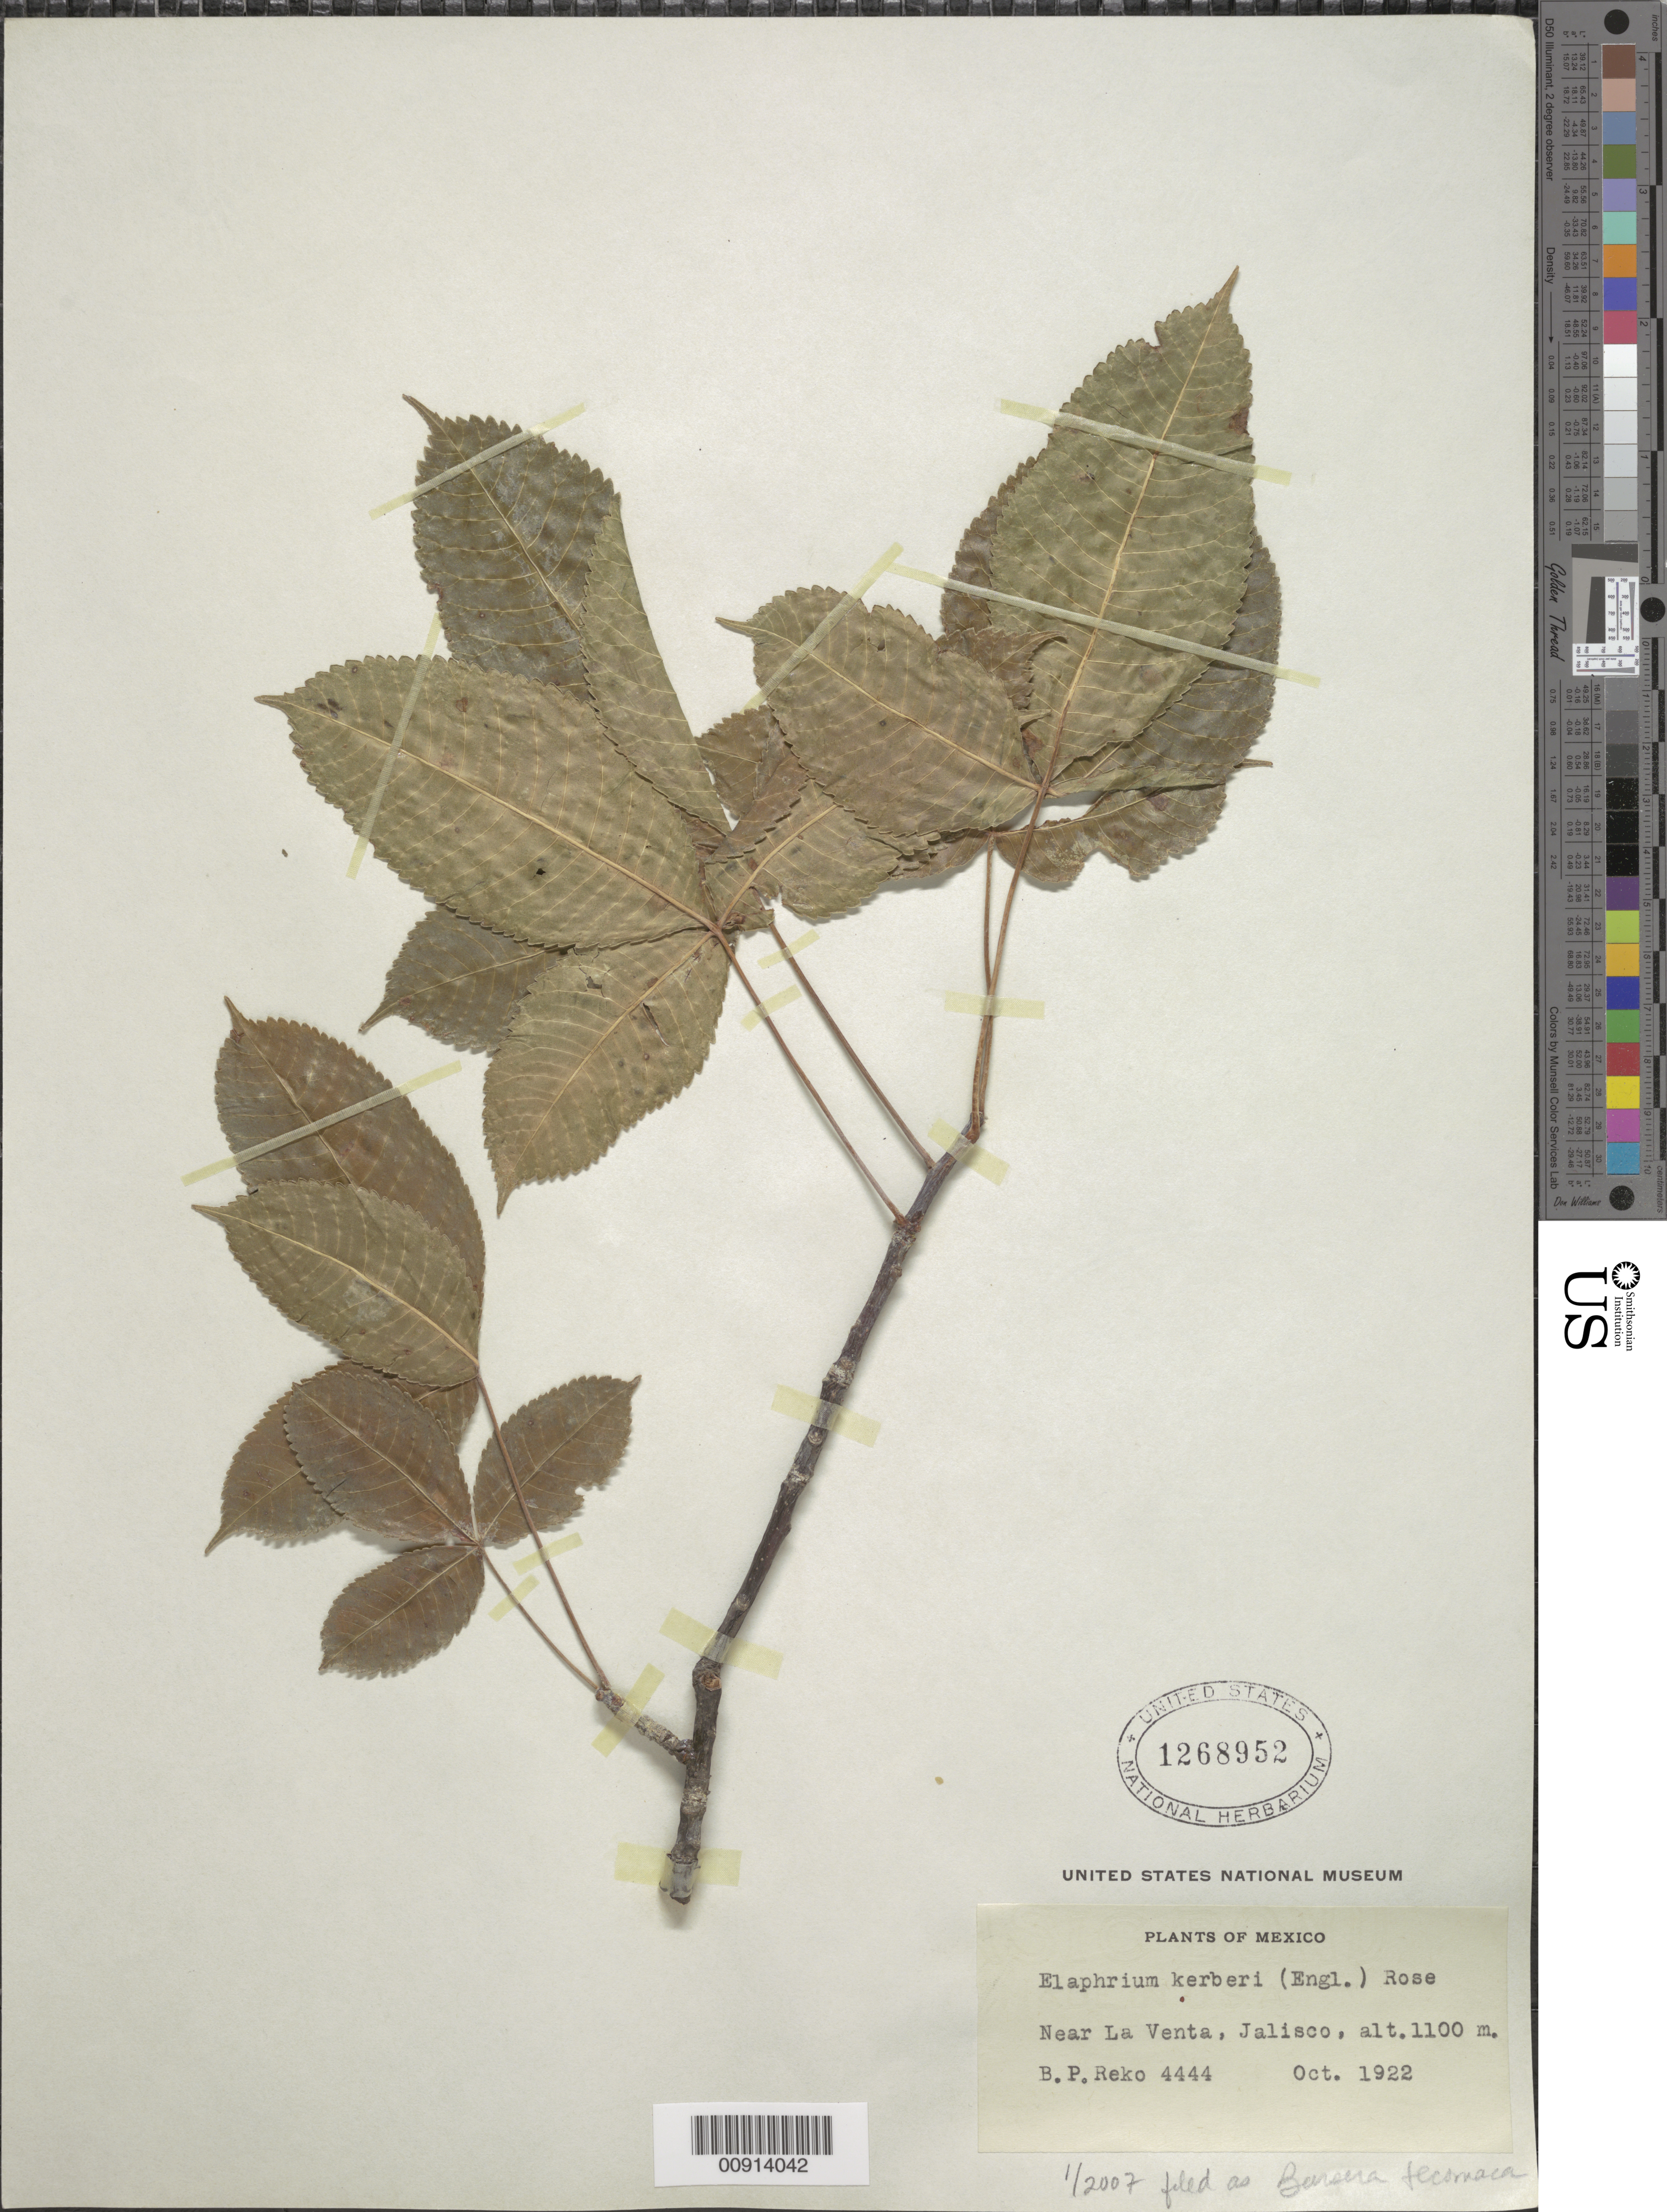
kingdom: Plantae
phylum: Tracheophyta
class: Magnoliopsida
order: Sapindales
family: Burseraceae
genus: Bursera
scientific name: Bursera tecomaca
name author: (Sessé & Moc. ex DC.) Standl.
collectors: B. P. Reko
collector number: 4444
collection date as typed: Oct 1922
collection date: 1922-10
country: Mexico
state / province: Jalisco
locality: Near La Venta, Jalisco.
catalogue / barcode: US 1268952